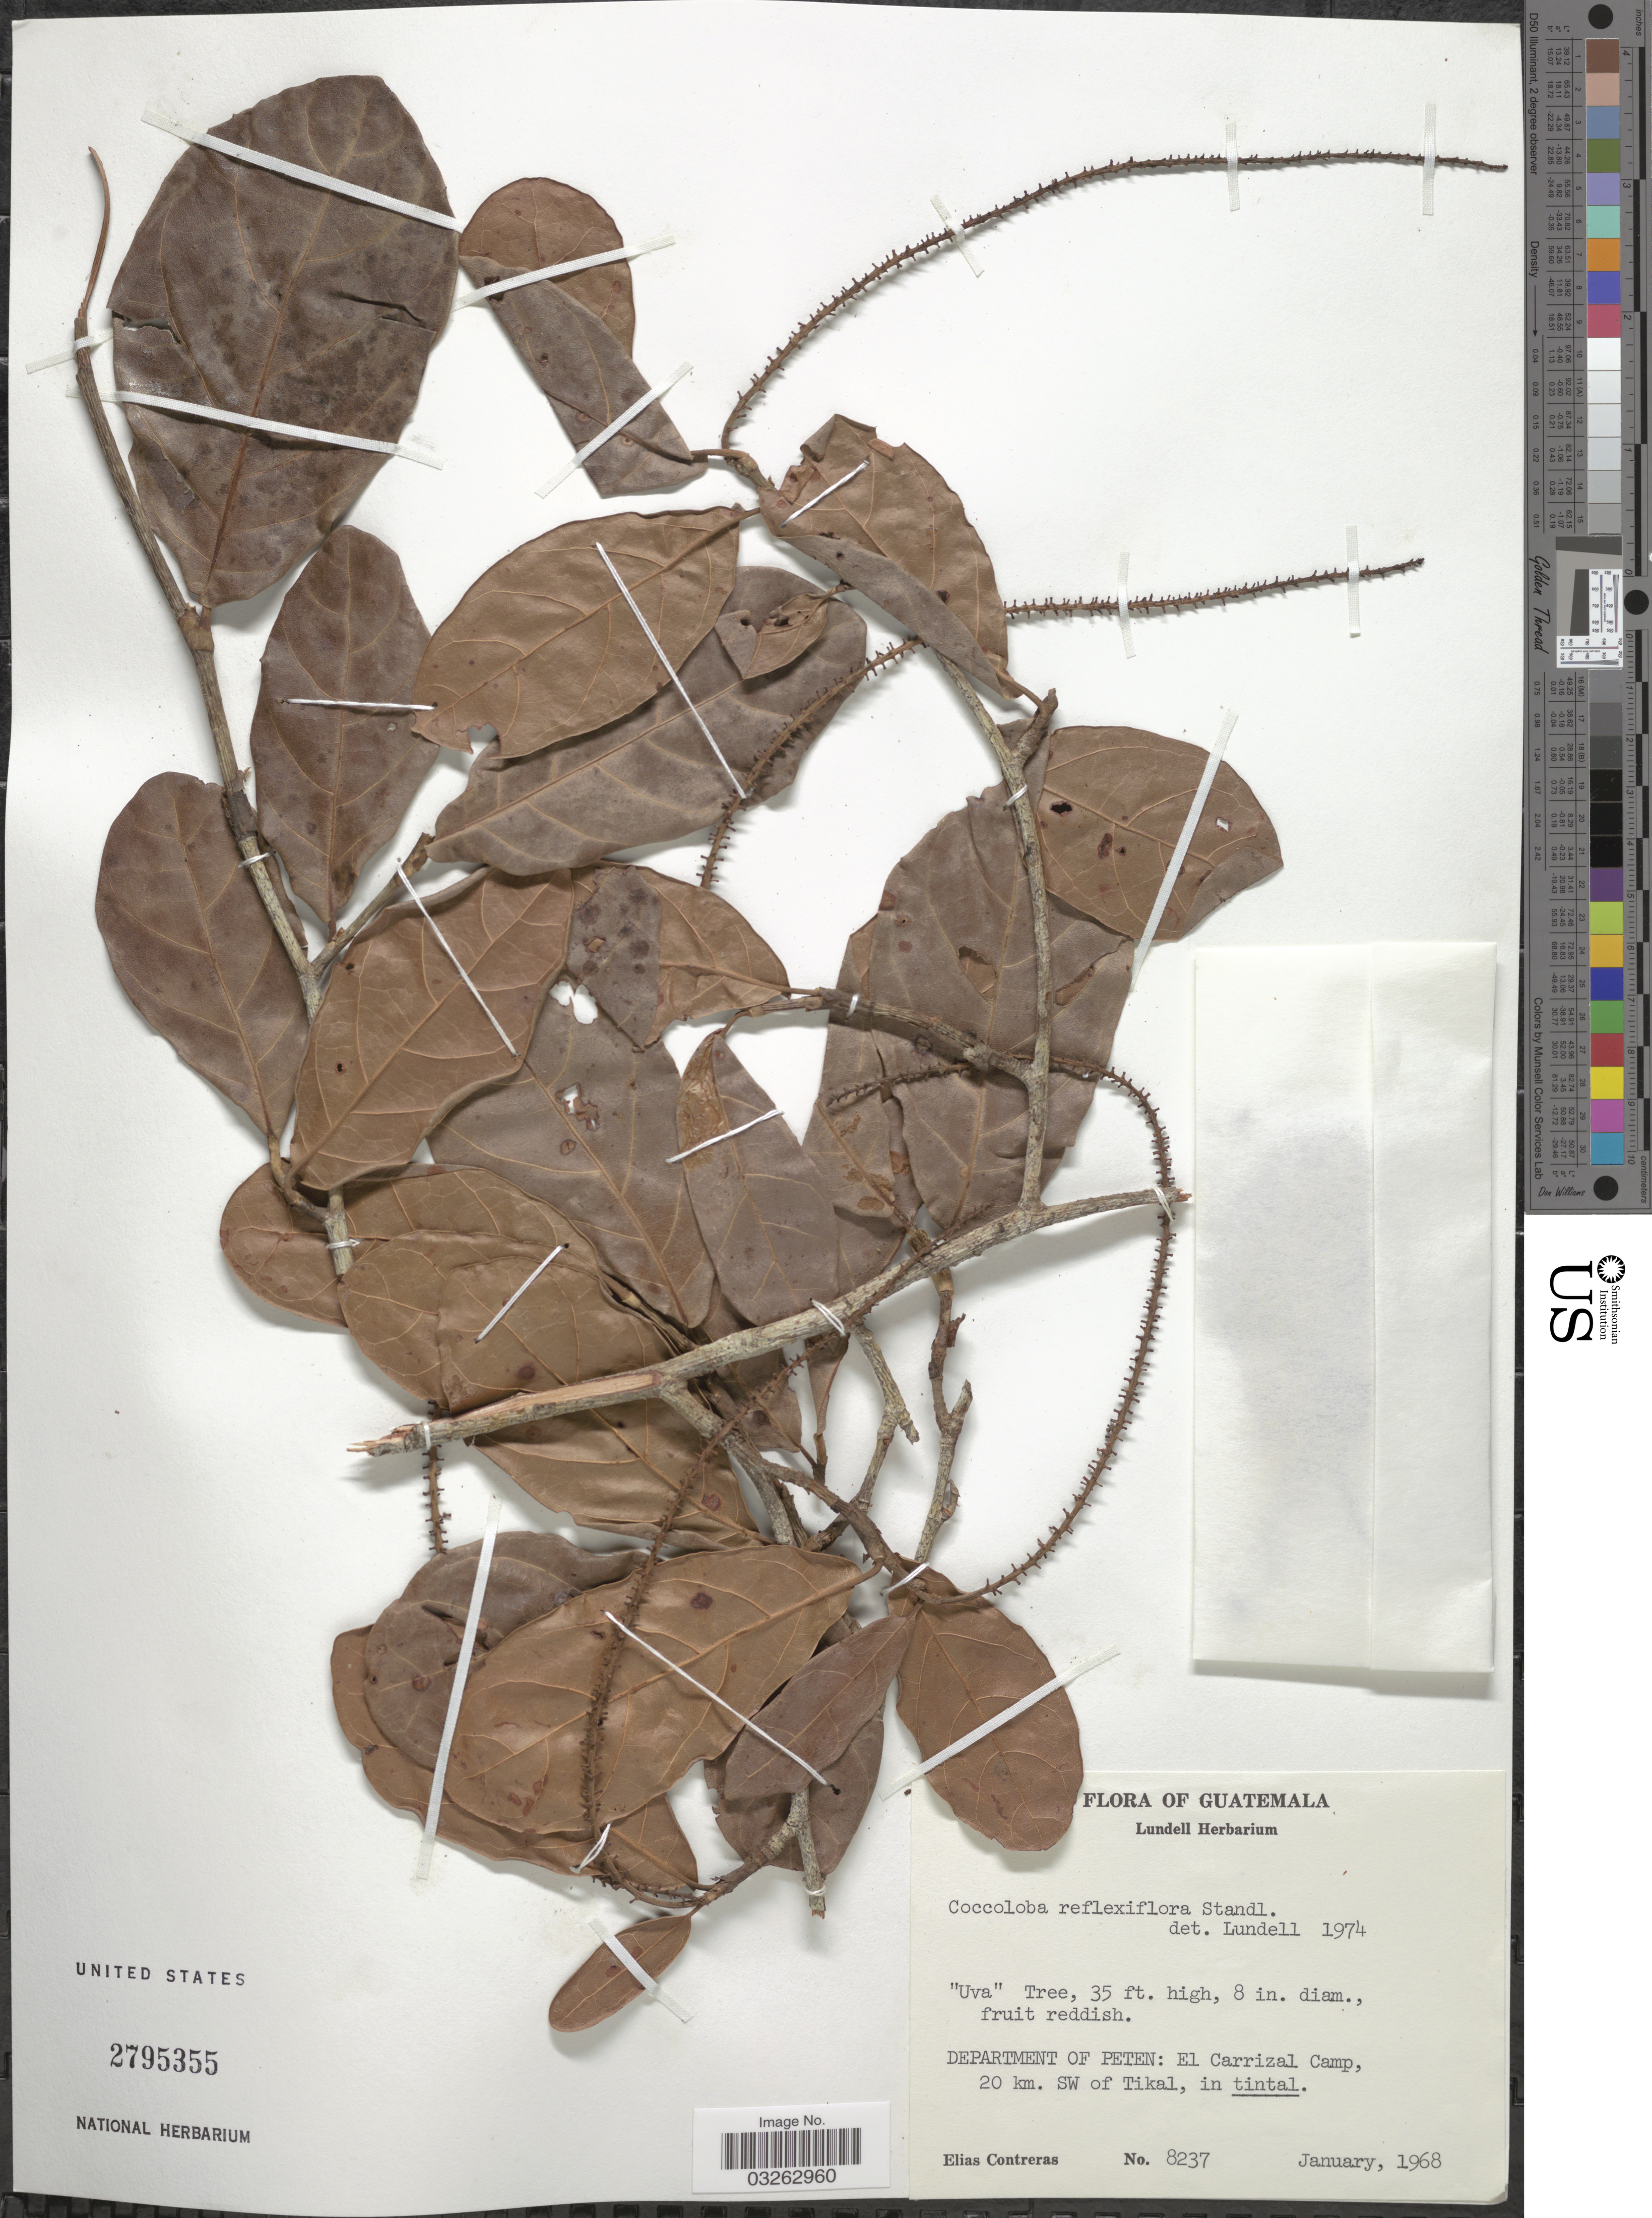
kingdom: Plantae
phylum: Tracheophyta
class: Magnoliopsida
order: Caryophyllales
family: Polygonaceae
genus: Coccoloba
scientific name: Coccoloba reflexiflora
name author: Standl.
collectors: E. Contreras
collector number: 8237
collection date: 1968-01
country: Guatemala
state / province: El Petén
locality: Department of Peten: El Carrizal Camp, 20 km. SW of Tikal, in tintal.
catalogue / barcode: US 2795355